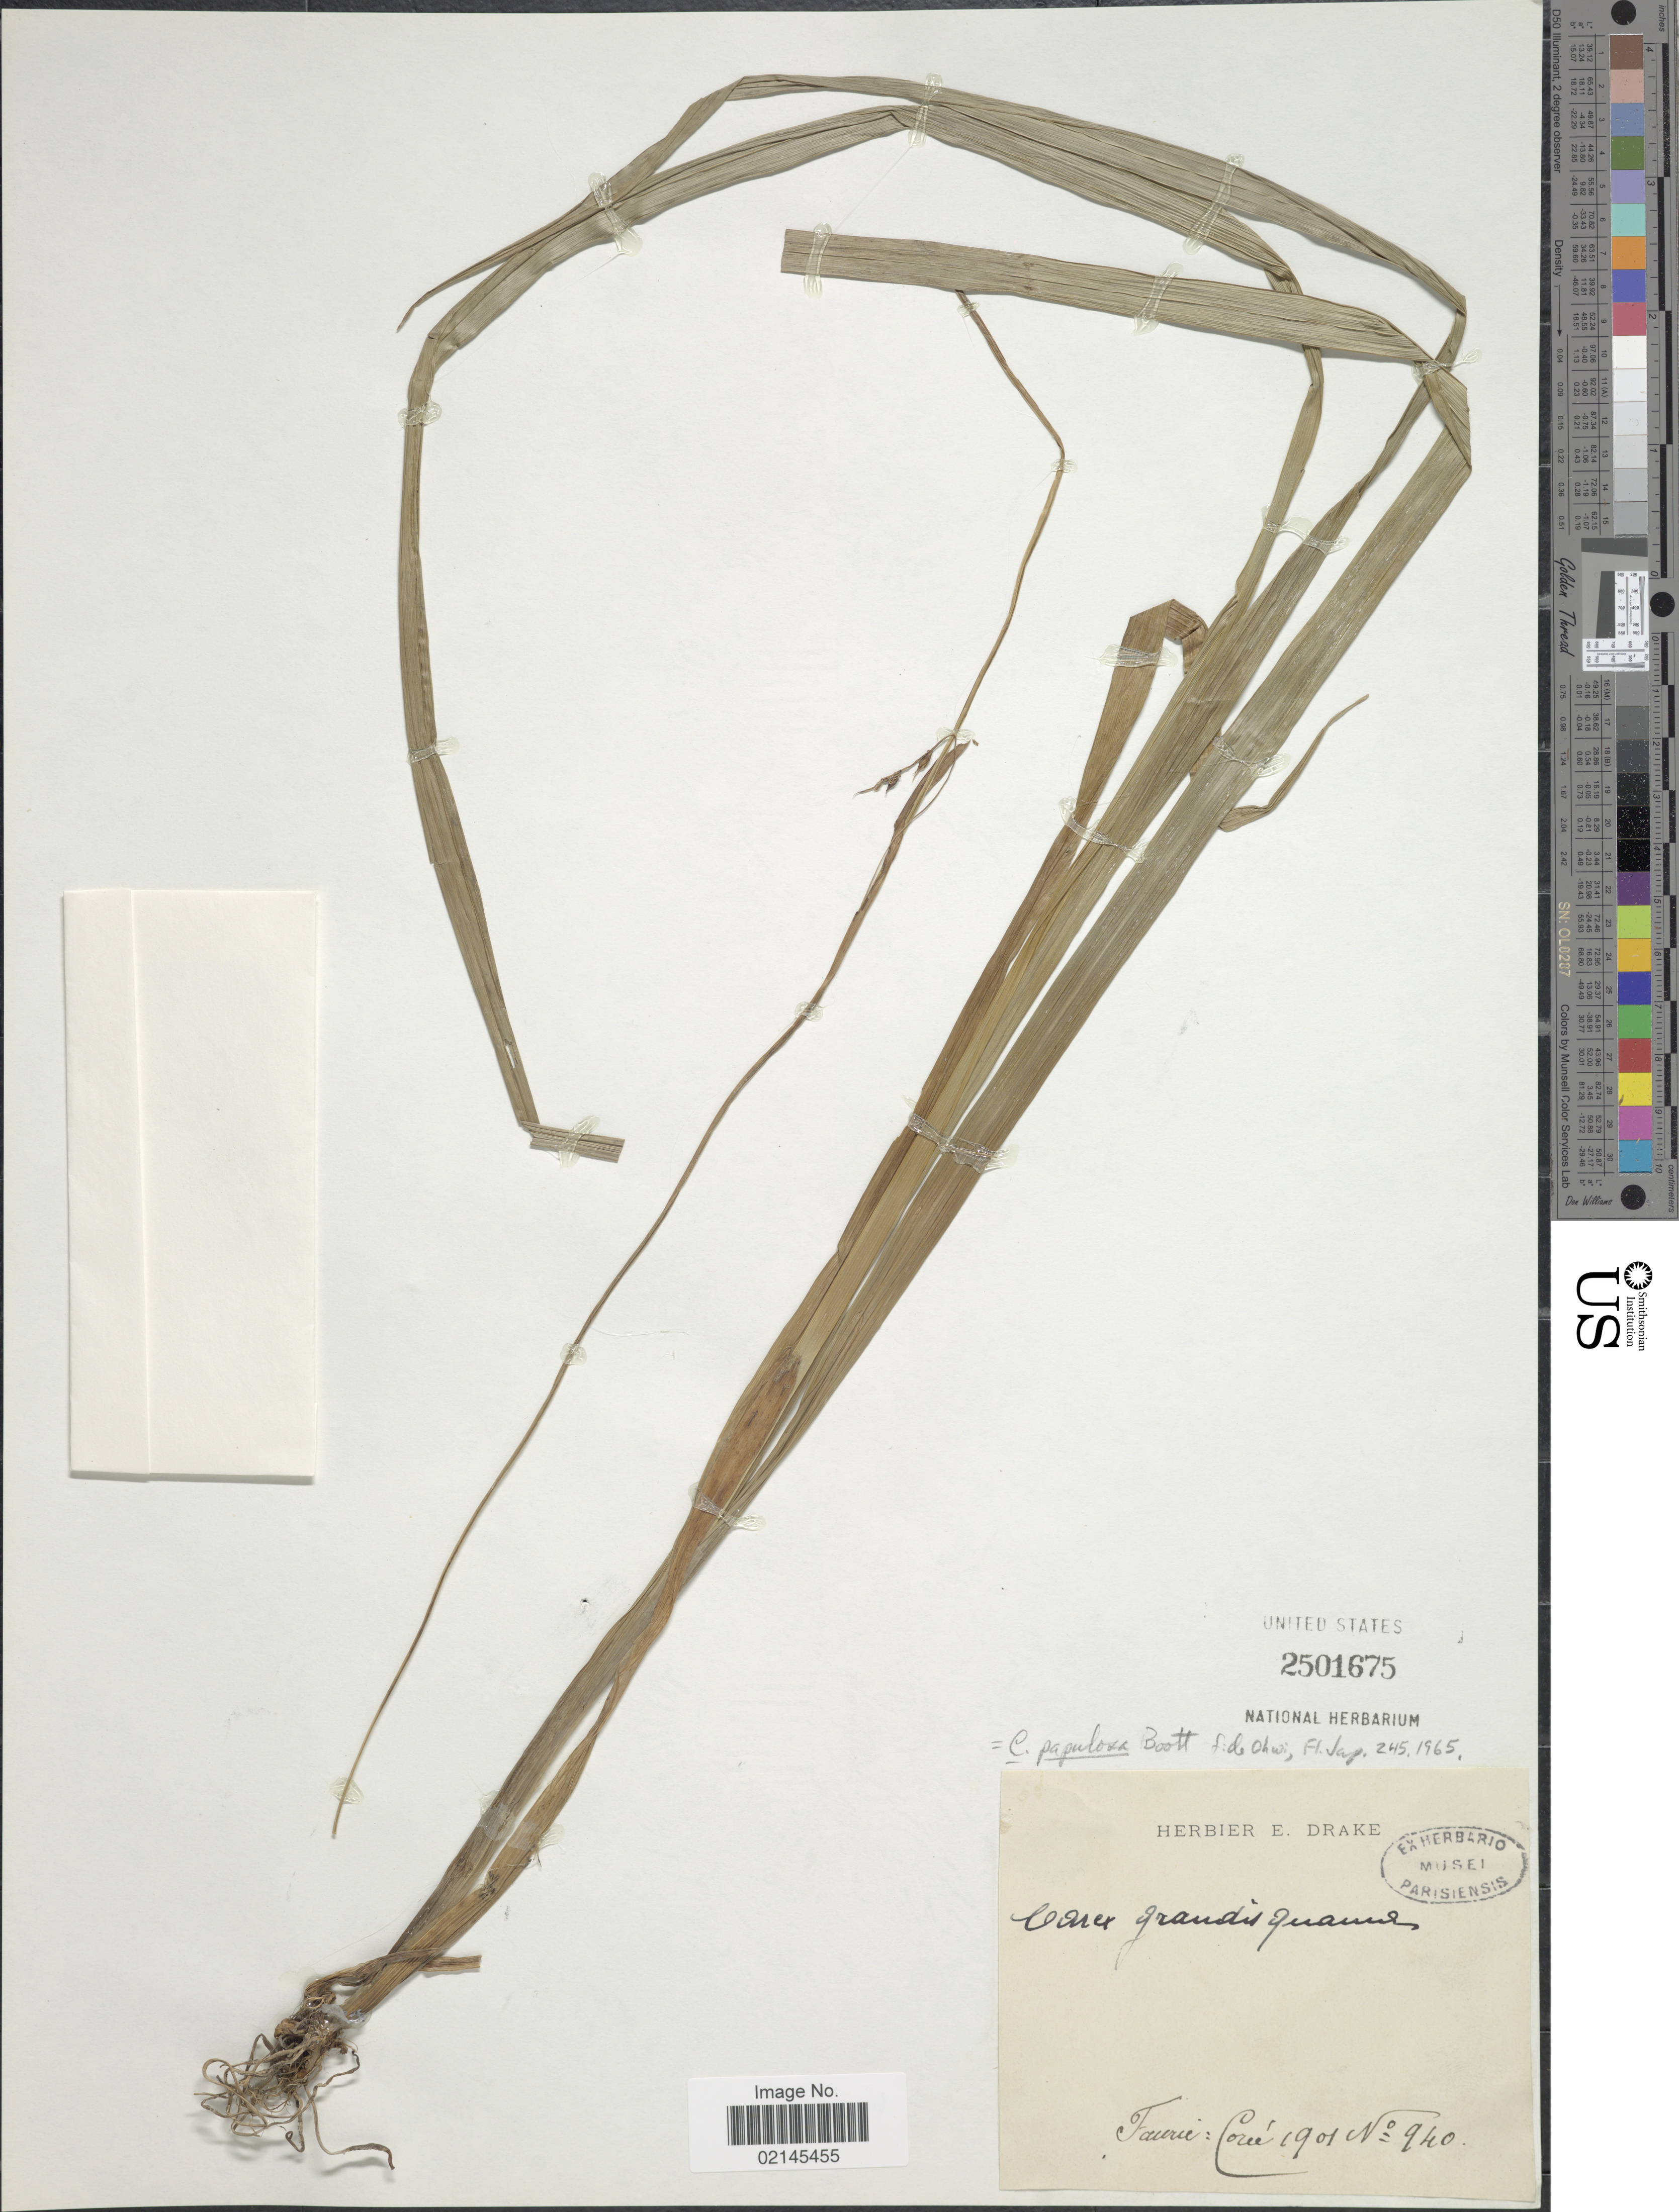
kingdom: Plantae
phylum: Tracheophyta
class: Liliopsida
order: Poales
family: Cyperaceae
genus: Carex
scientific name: Carex papulosa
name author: Boott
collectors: -. Faurie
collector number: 940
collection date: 1901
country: South Korea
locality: Coree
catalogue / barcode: US 2501675